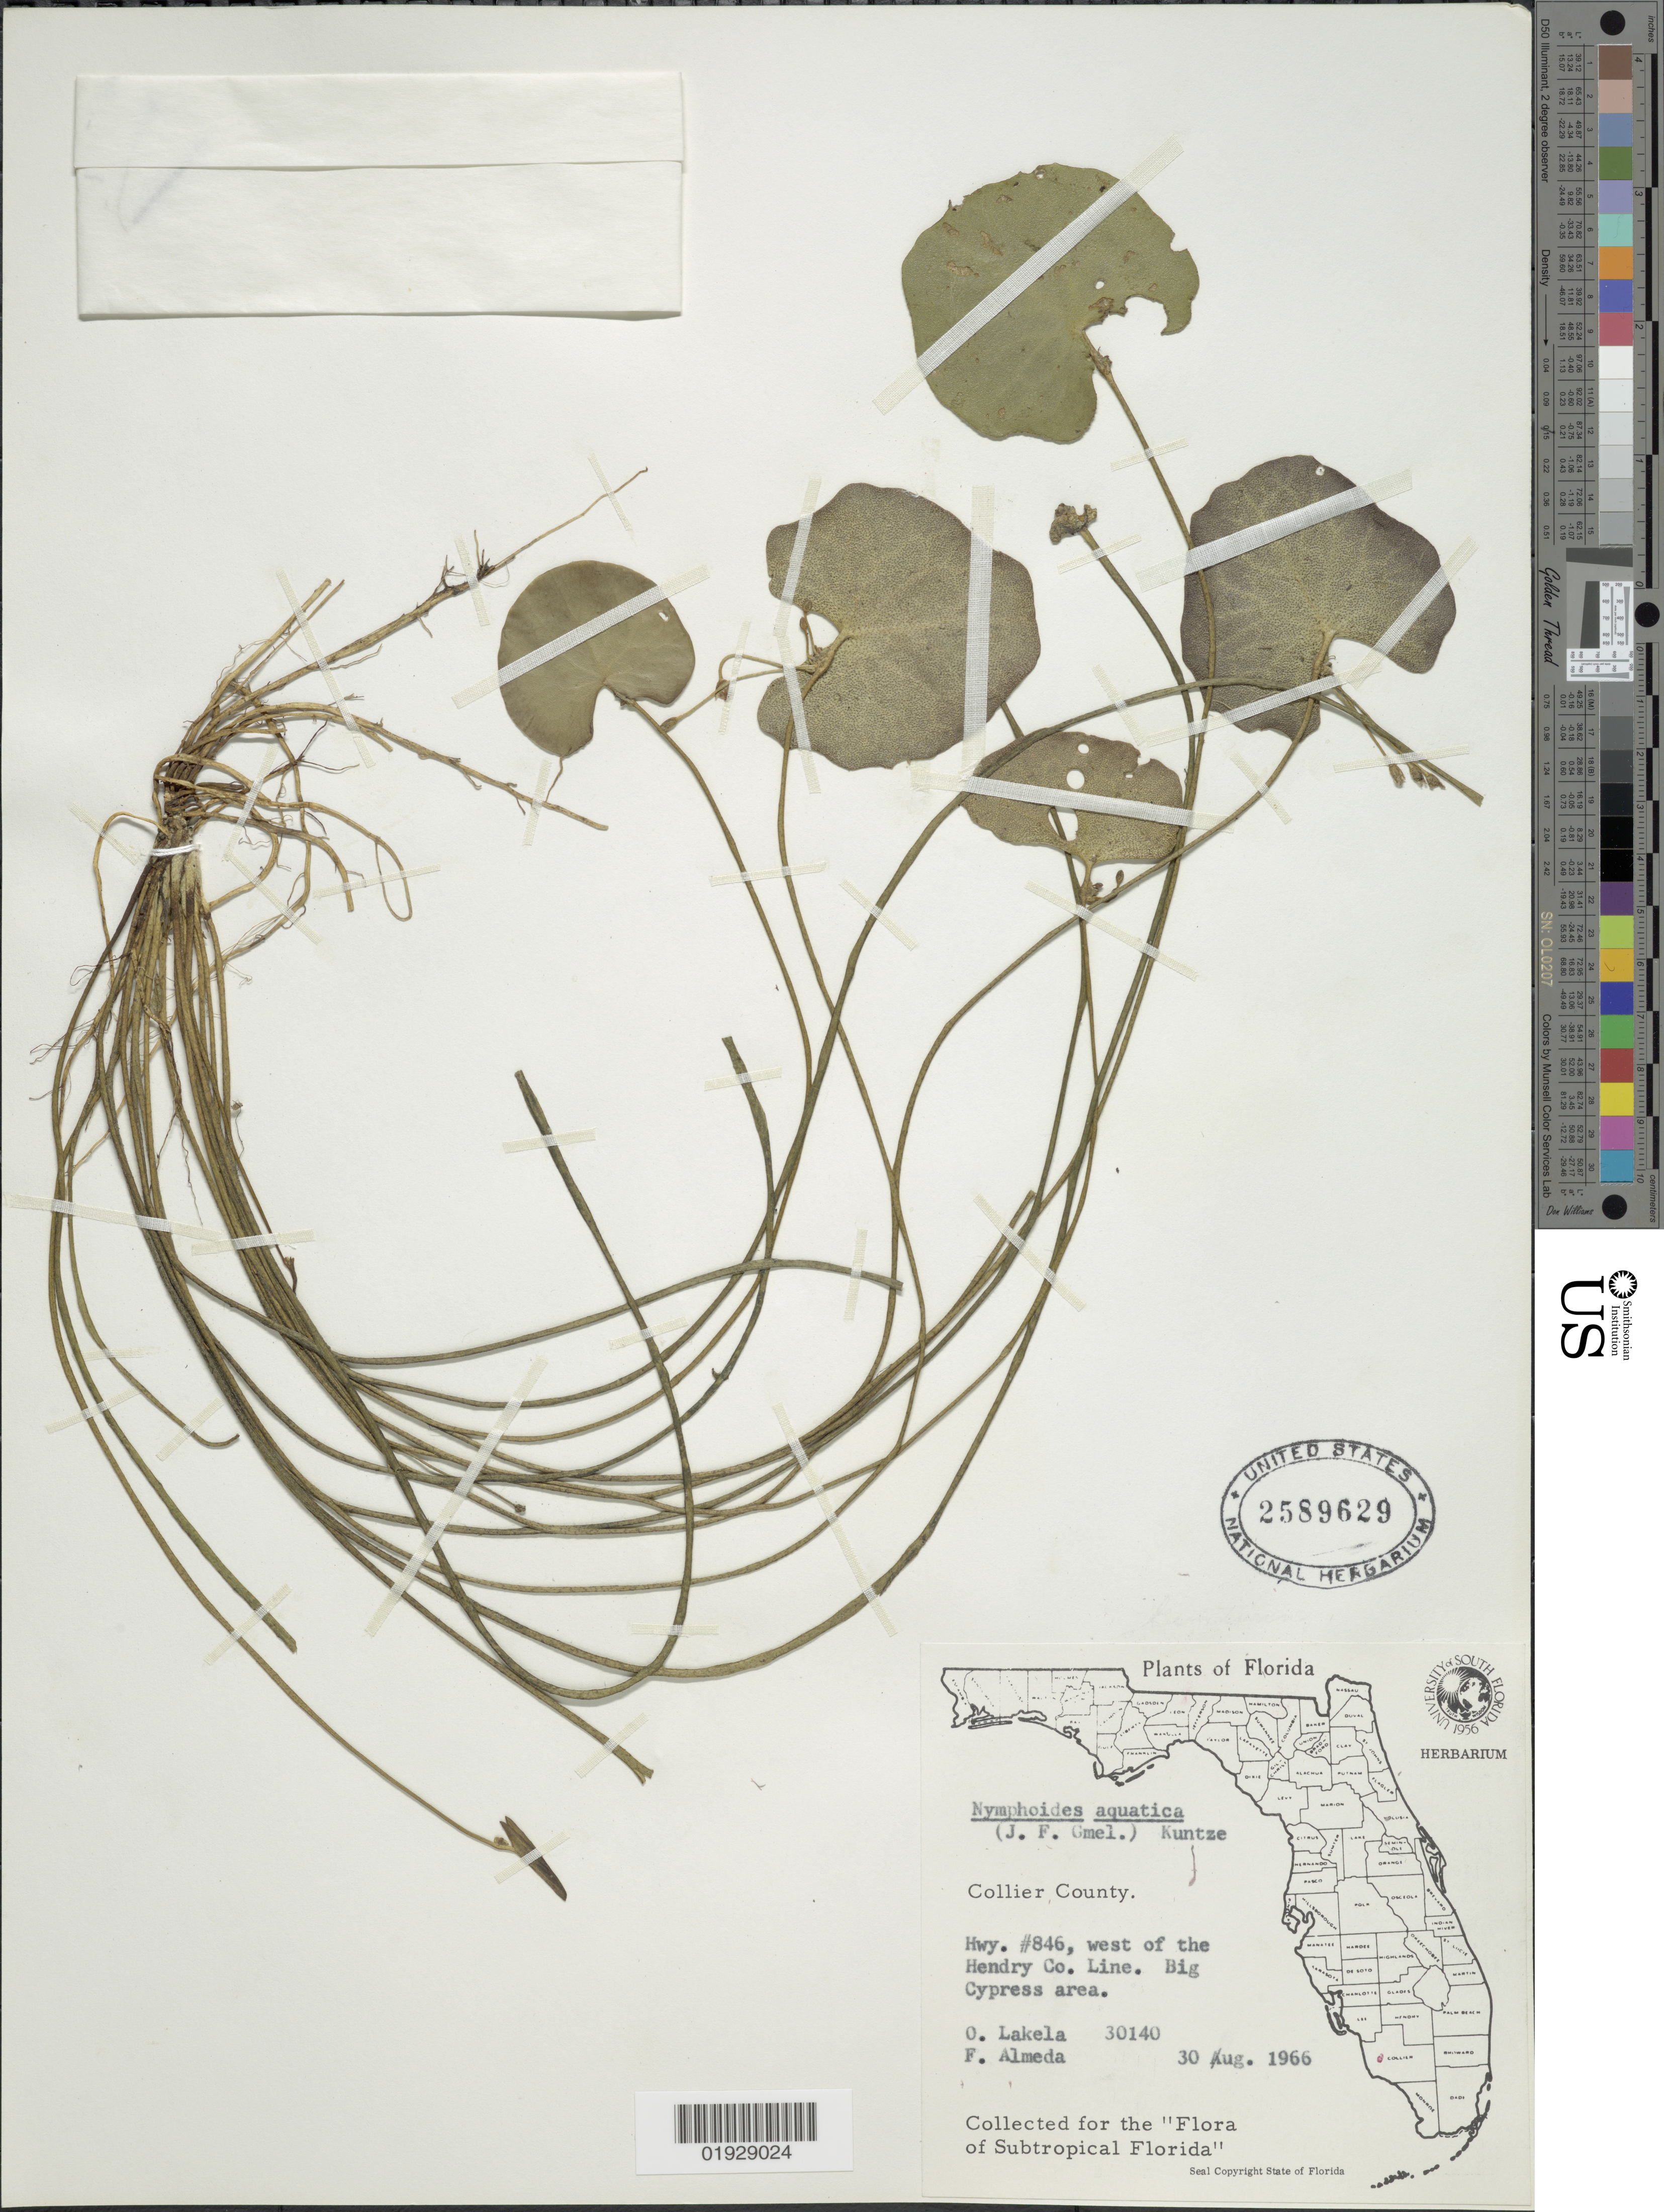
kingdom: Plantae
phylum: Tracheophyta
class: Magnoliopsida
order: Asterales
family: Menyanthaceae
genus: Nymphoides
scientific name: Nymphoides aquatica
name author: (J.F. Gmel.) Kuntze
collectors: O. Lakela & F. Almeda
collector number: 30140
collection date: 1966-08-30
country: United States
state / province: Florida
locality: Collier County, Hwy. #846, west of the Hendry Co. Line. Big Cypress area.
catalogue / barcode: US 2589629